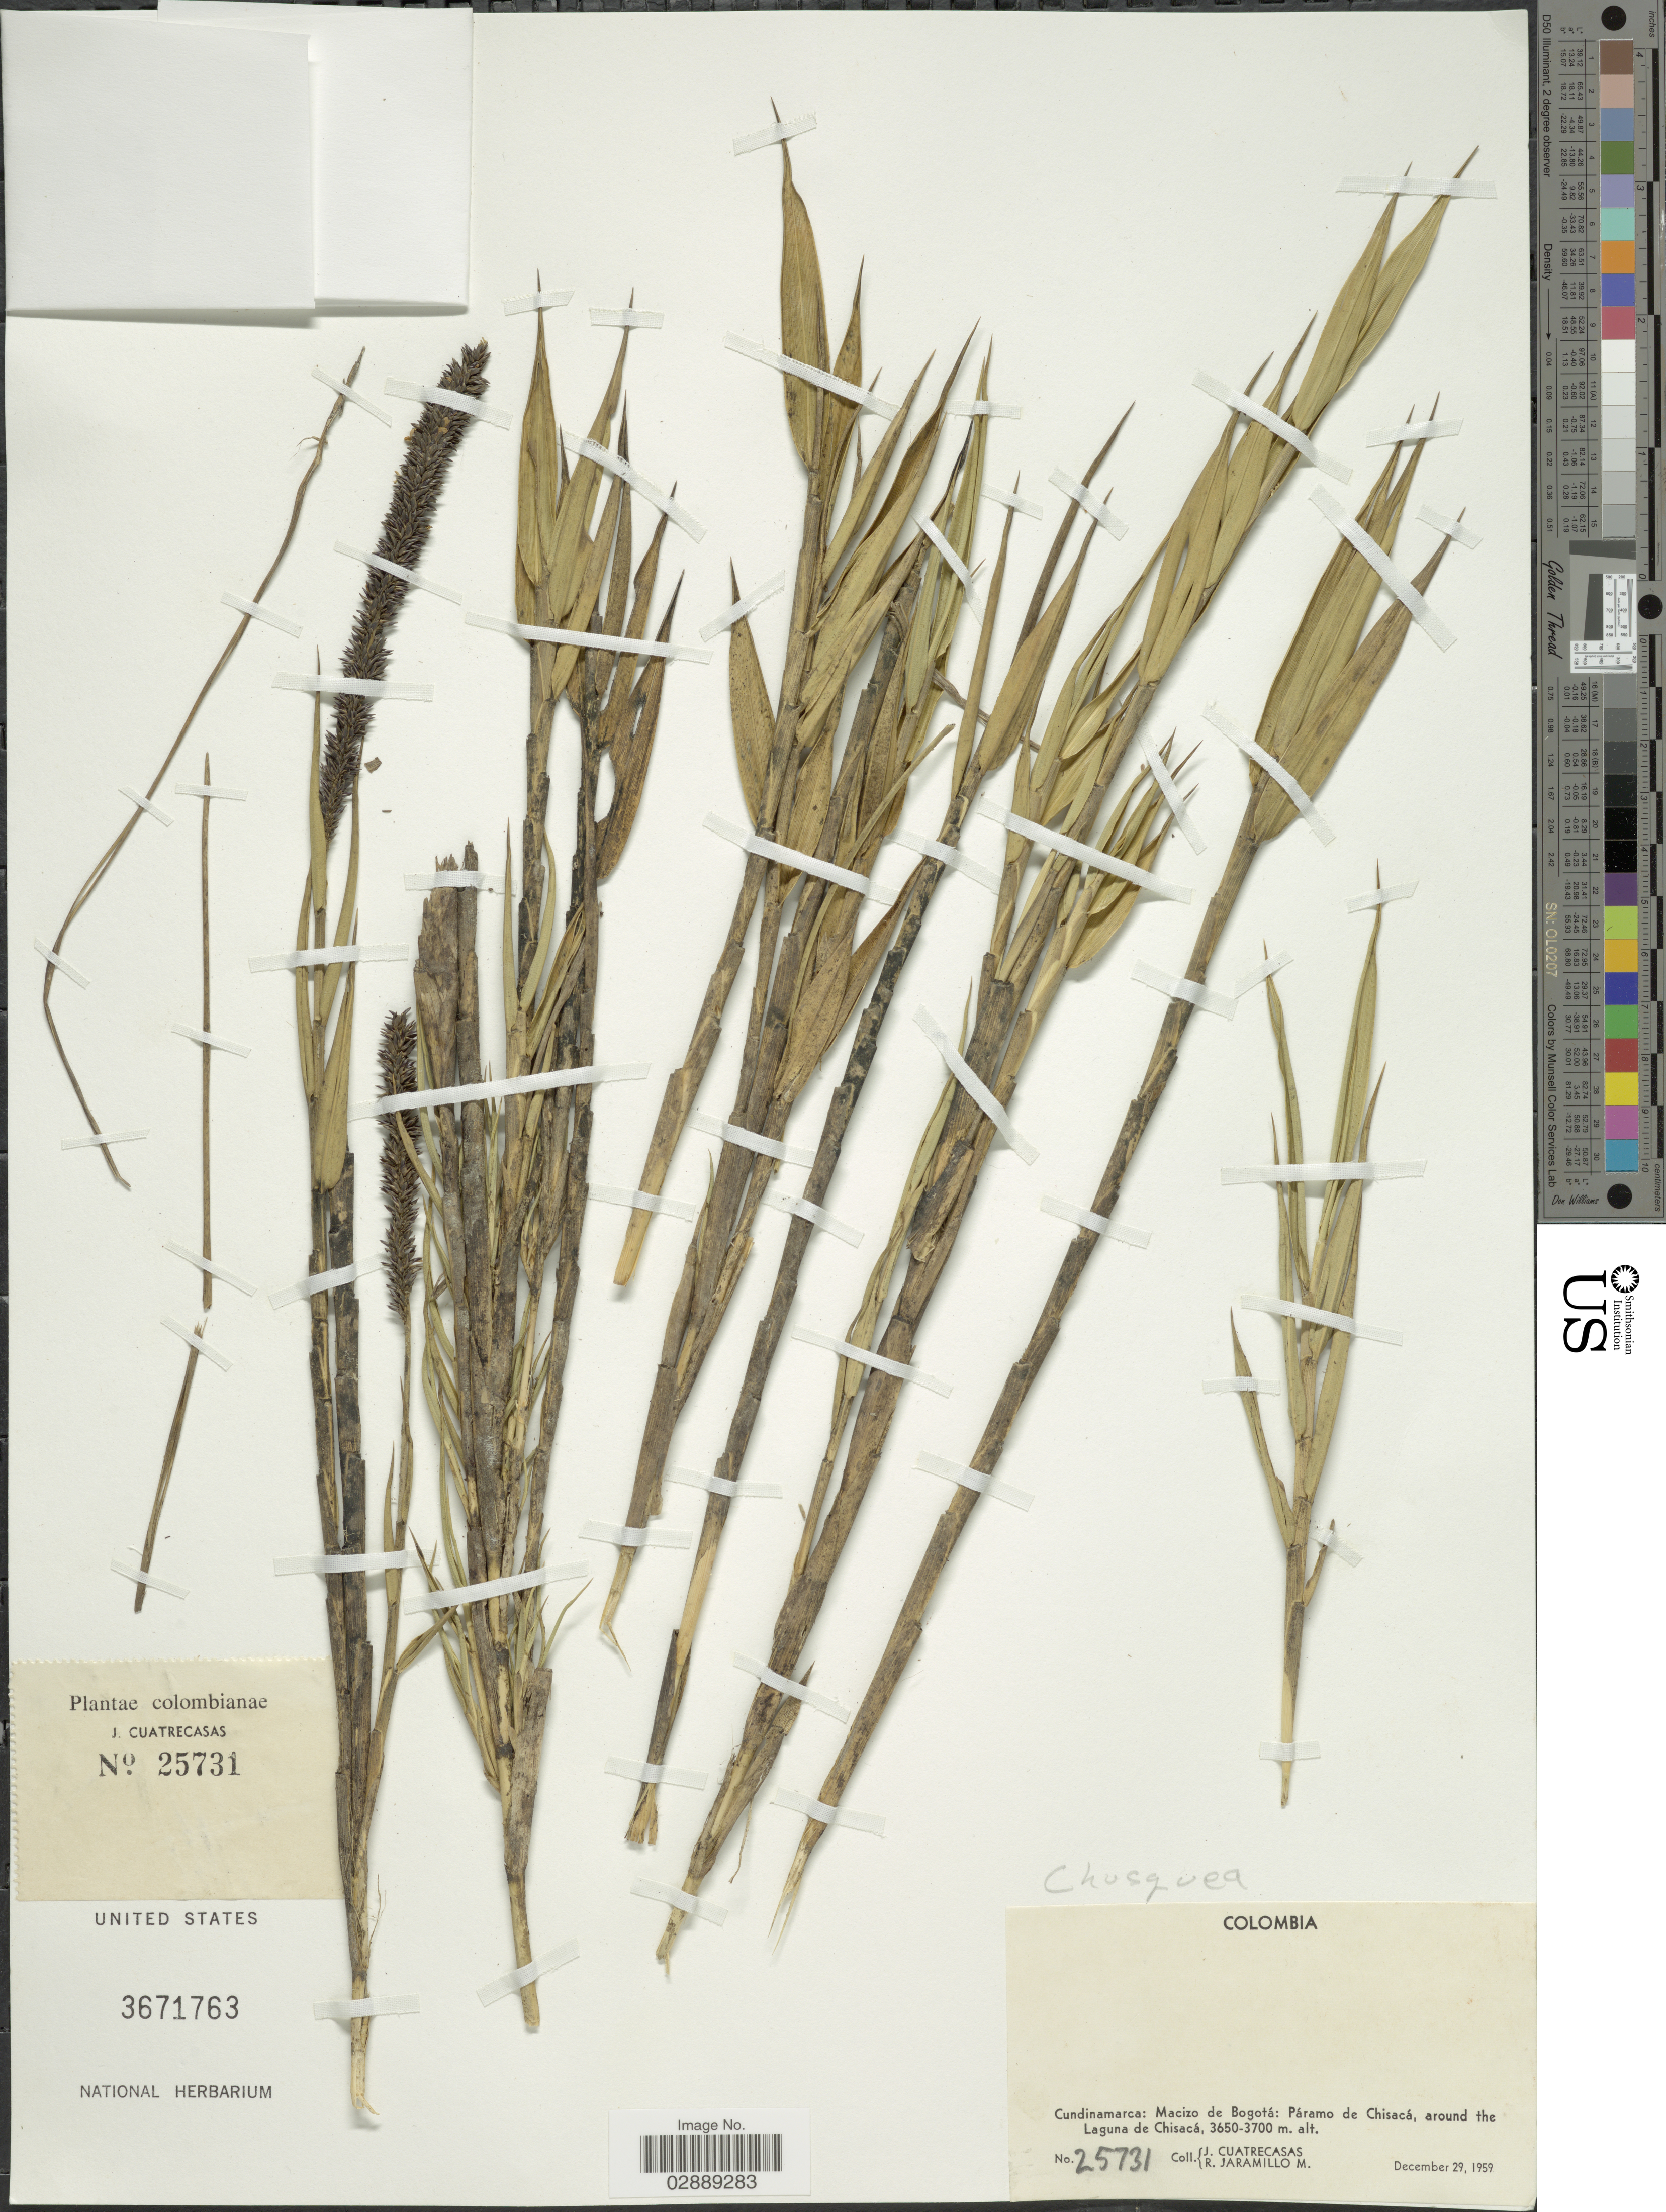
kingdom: Plantae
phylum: Tracheophyta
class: Liliopsida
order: Poales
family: Poaceae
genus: Chusquea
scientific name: Chusquea sp.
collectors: J. Cuatrecasas & R. Jaramillo M.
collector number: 25731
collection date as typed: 29 Dec 1959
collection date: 1959-12-29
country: Colombia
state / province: Cundinamarca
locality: Macizo de Bogotá, Páramo de Chisacá, around Laguna de Chisacá.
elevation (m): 3650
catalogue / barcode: US 3671763